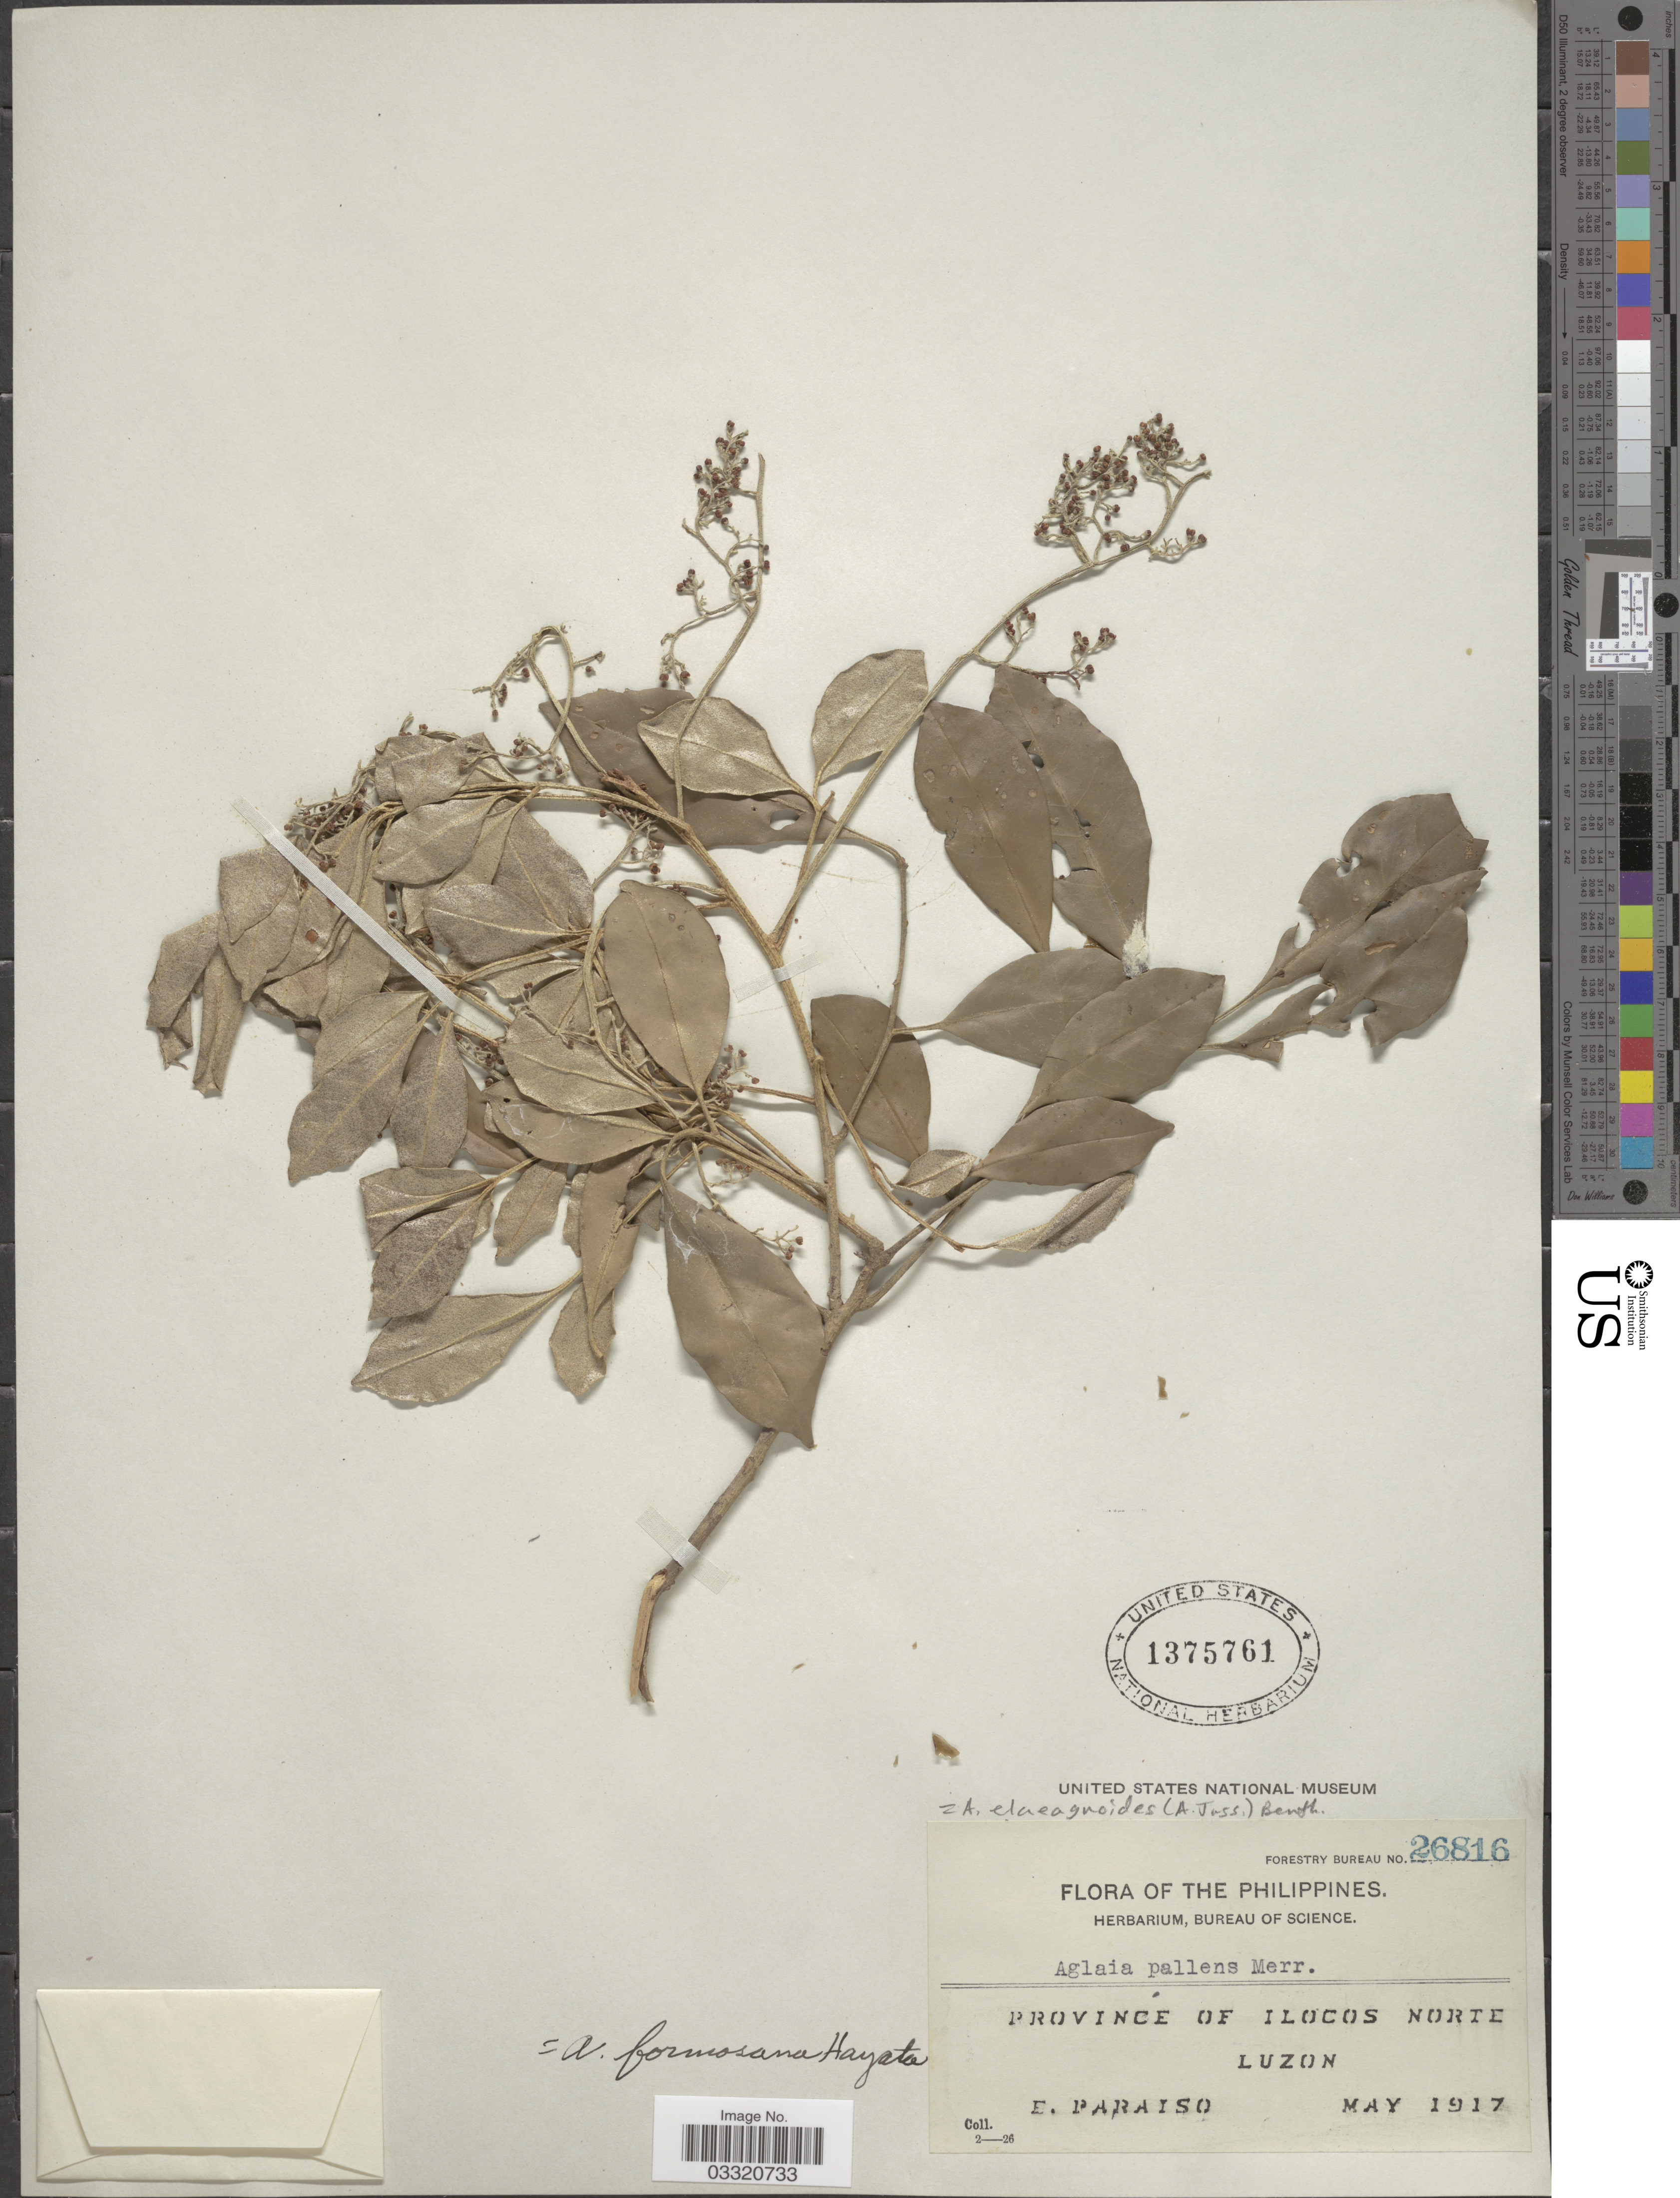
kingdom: Plantae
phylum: Tracheophyta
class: Magnoliopsida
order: Sapindales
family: Meliaceae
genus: Aglaia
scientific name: Aglaia elaeagnoidea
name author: (A. Juss.) Benth.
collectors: E. Paraiso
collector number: Forestry Bureau 26816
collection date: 1917-05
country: Philippines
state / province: Ilocos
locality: Province of Ilocos Norte, Luzon.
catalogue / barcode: US 1375761